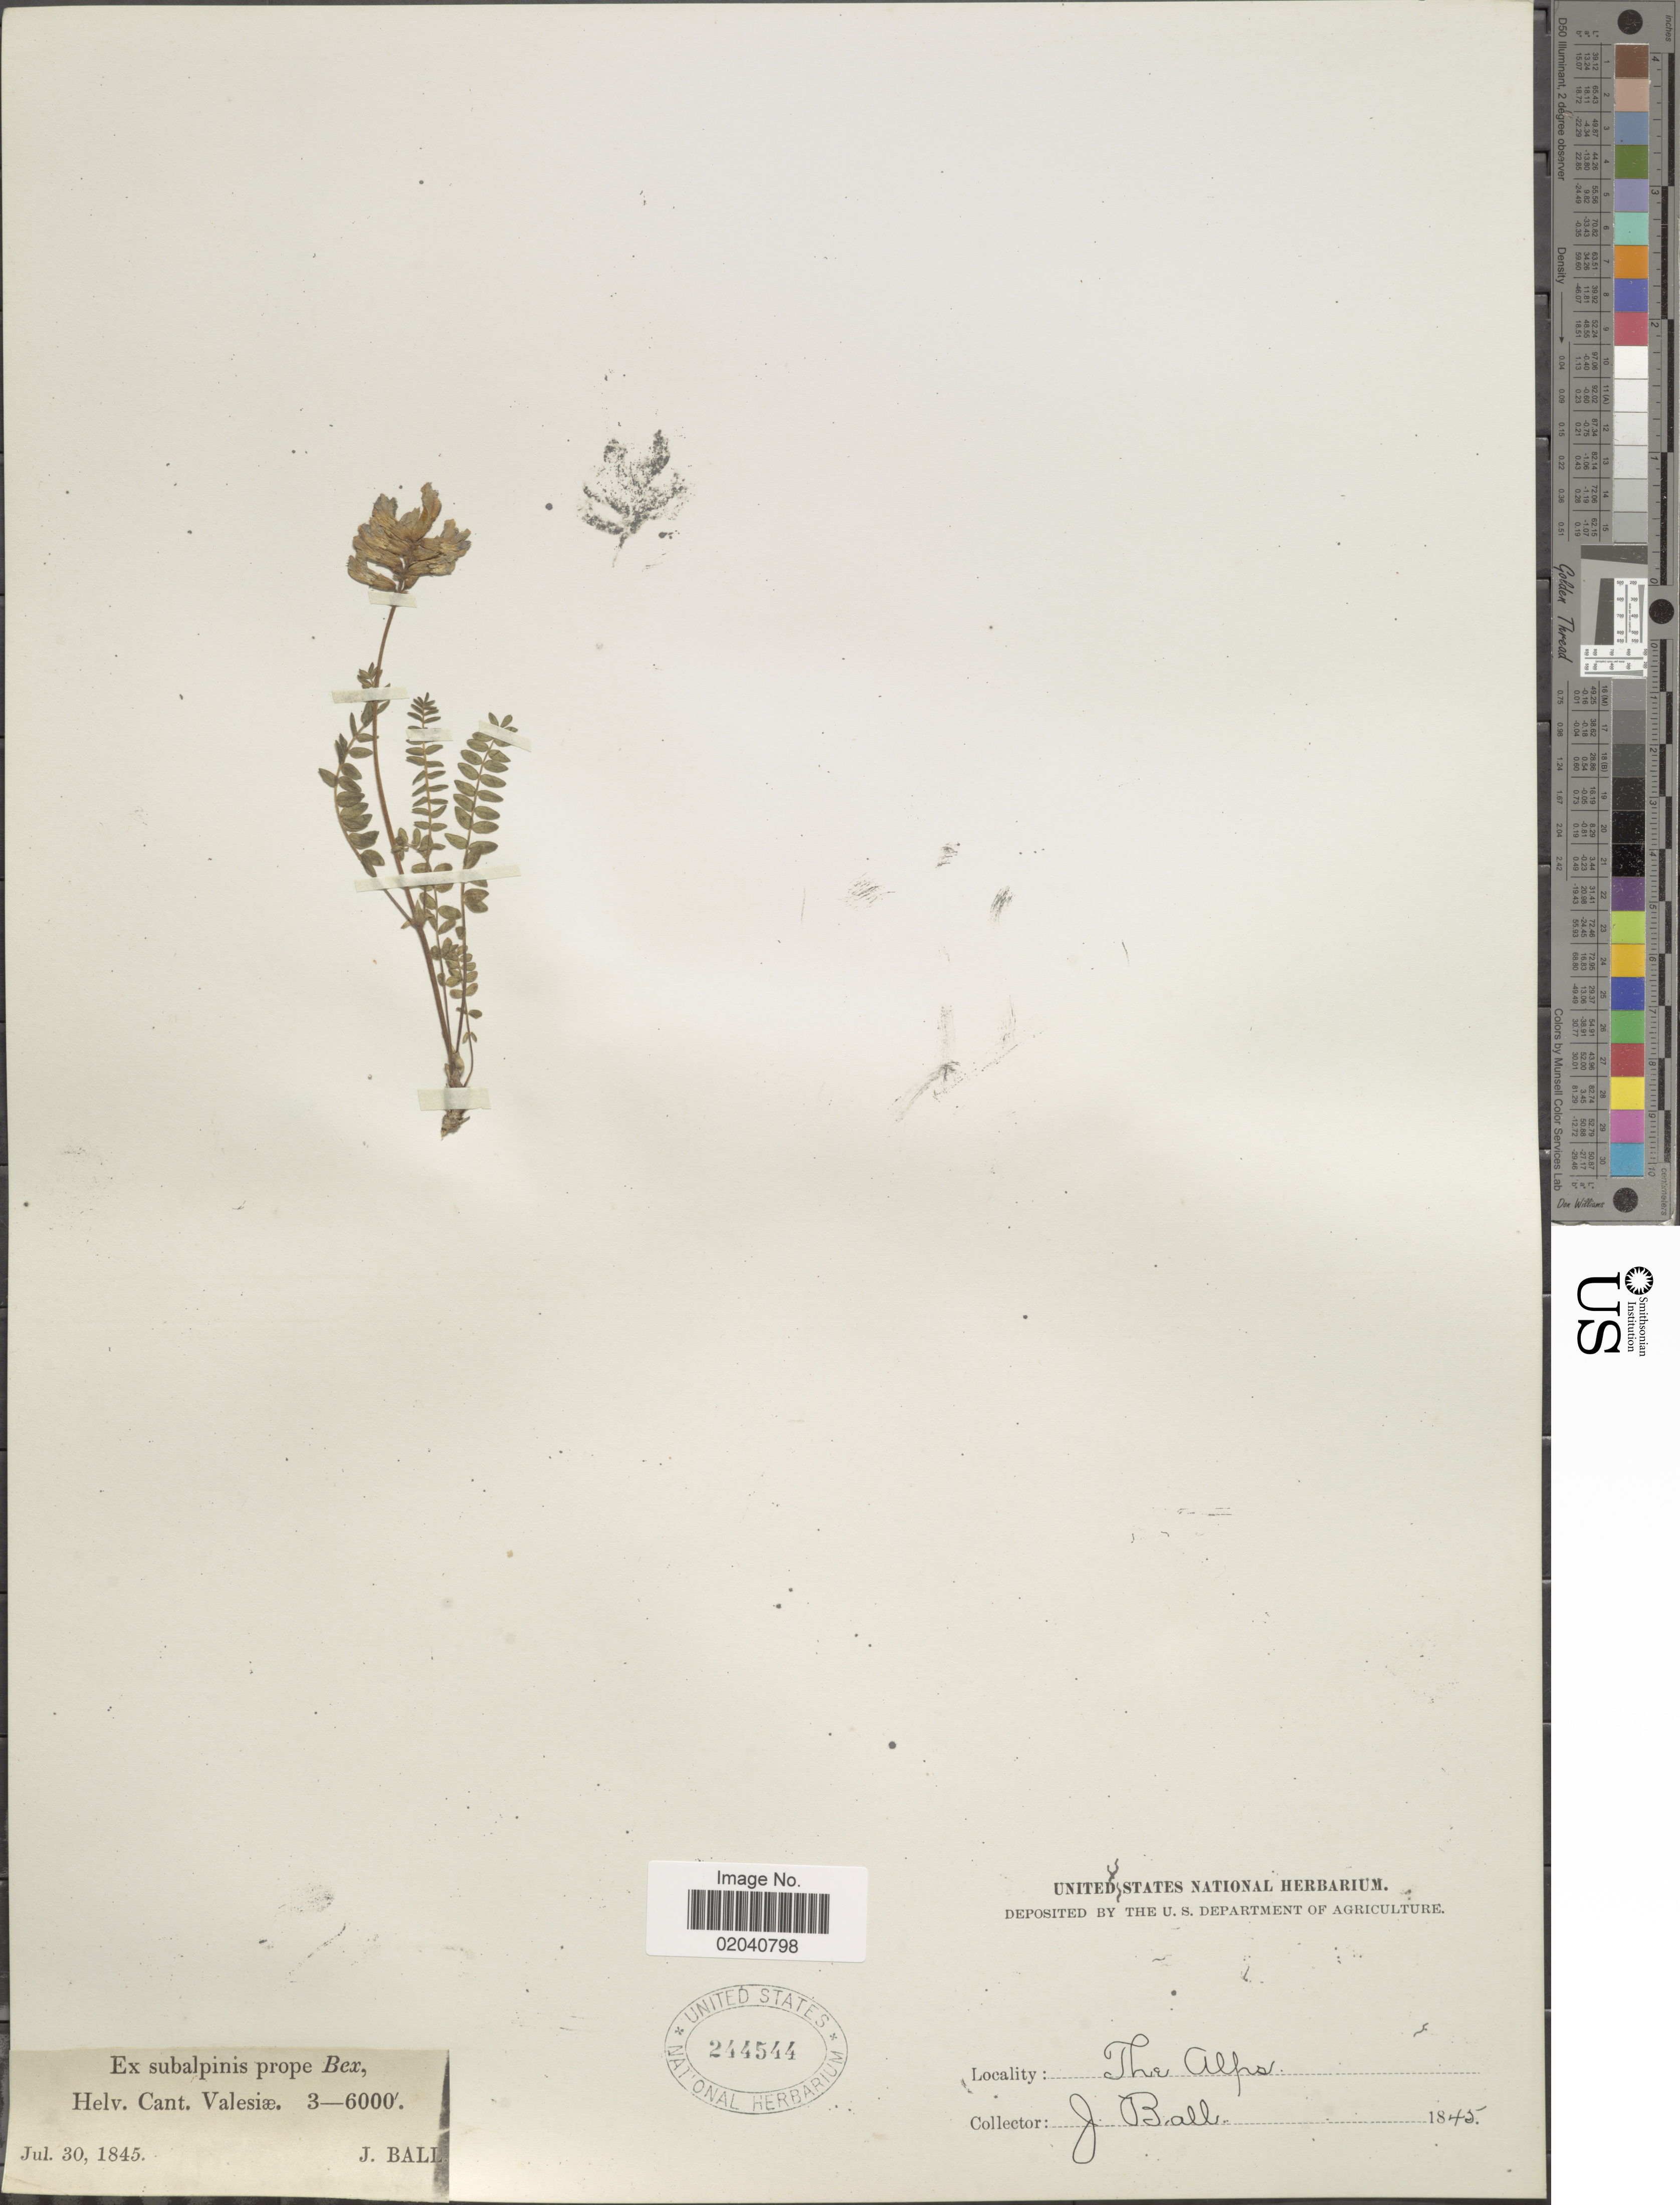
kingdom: Plantae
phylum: Tracheophyta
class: Magnoliopsida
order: Fabales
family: Fabaceae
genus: Oxytropis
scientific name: Oxytropis sp.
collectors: J. Ball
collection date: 1845-07-30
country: Switzerland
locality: Sublapinis prope Bex, Helv. Cant. Valesiæ, The Alps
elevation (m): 914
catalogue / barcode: US 244544